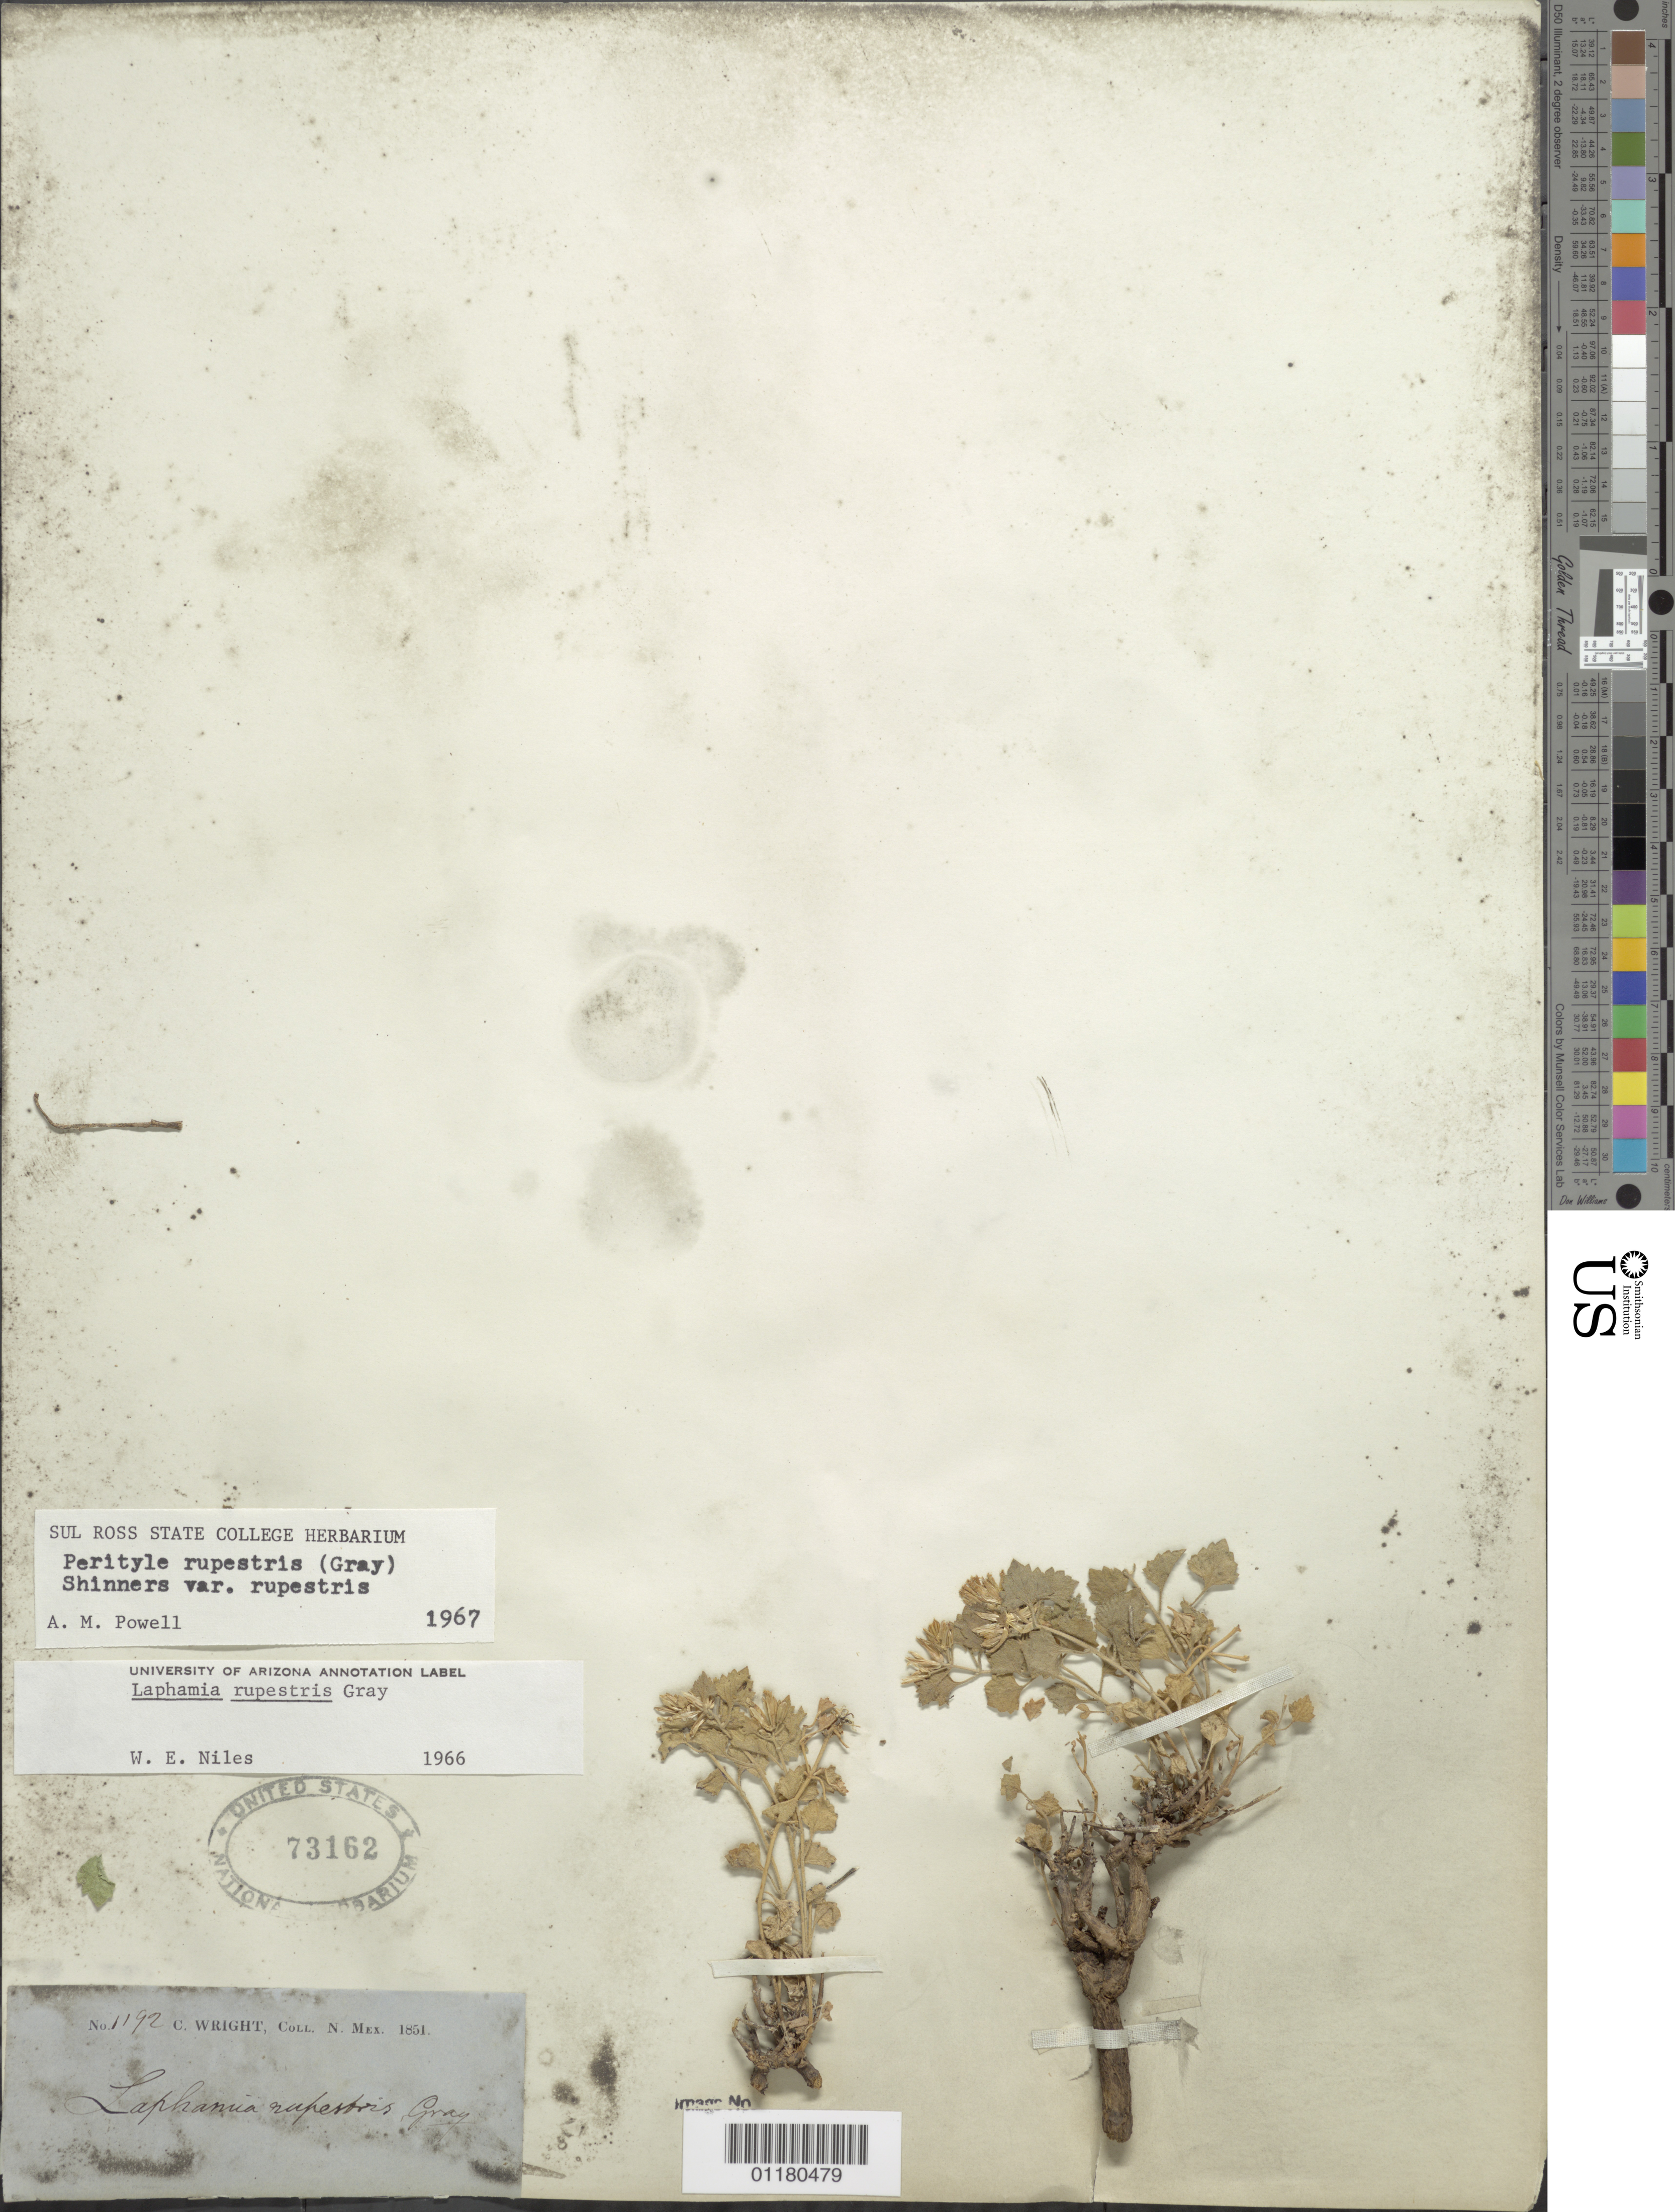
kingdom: Plantae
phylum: Tracheophyta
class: Magnoliopsida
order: Asterales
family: Asteraceae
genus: Perityle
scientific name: Perityle rupestris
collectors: C. Wright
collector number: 1192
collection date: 1851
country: United States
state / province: New Mexico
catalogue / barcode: US 73162